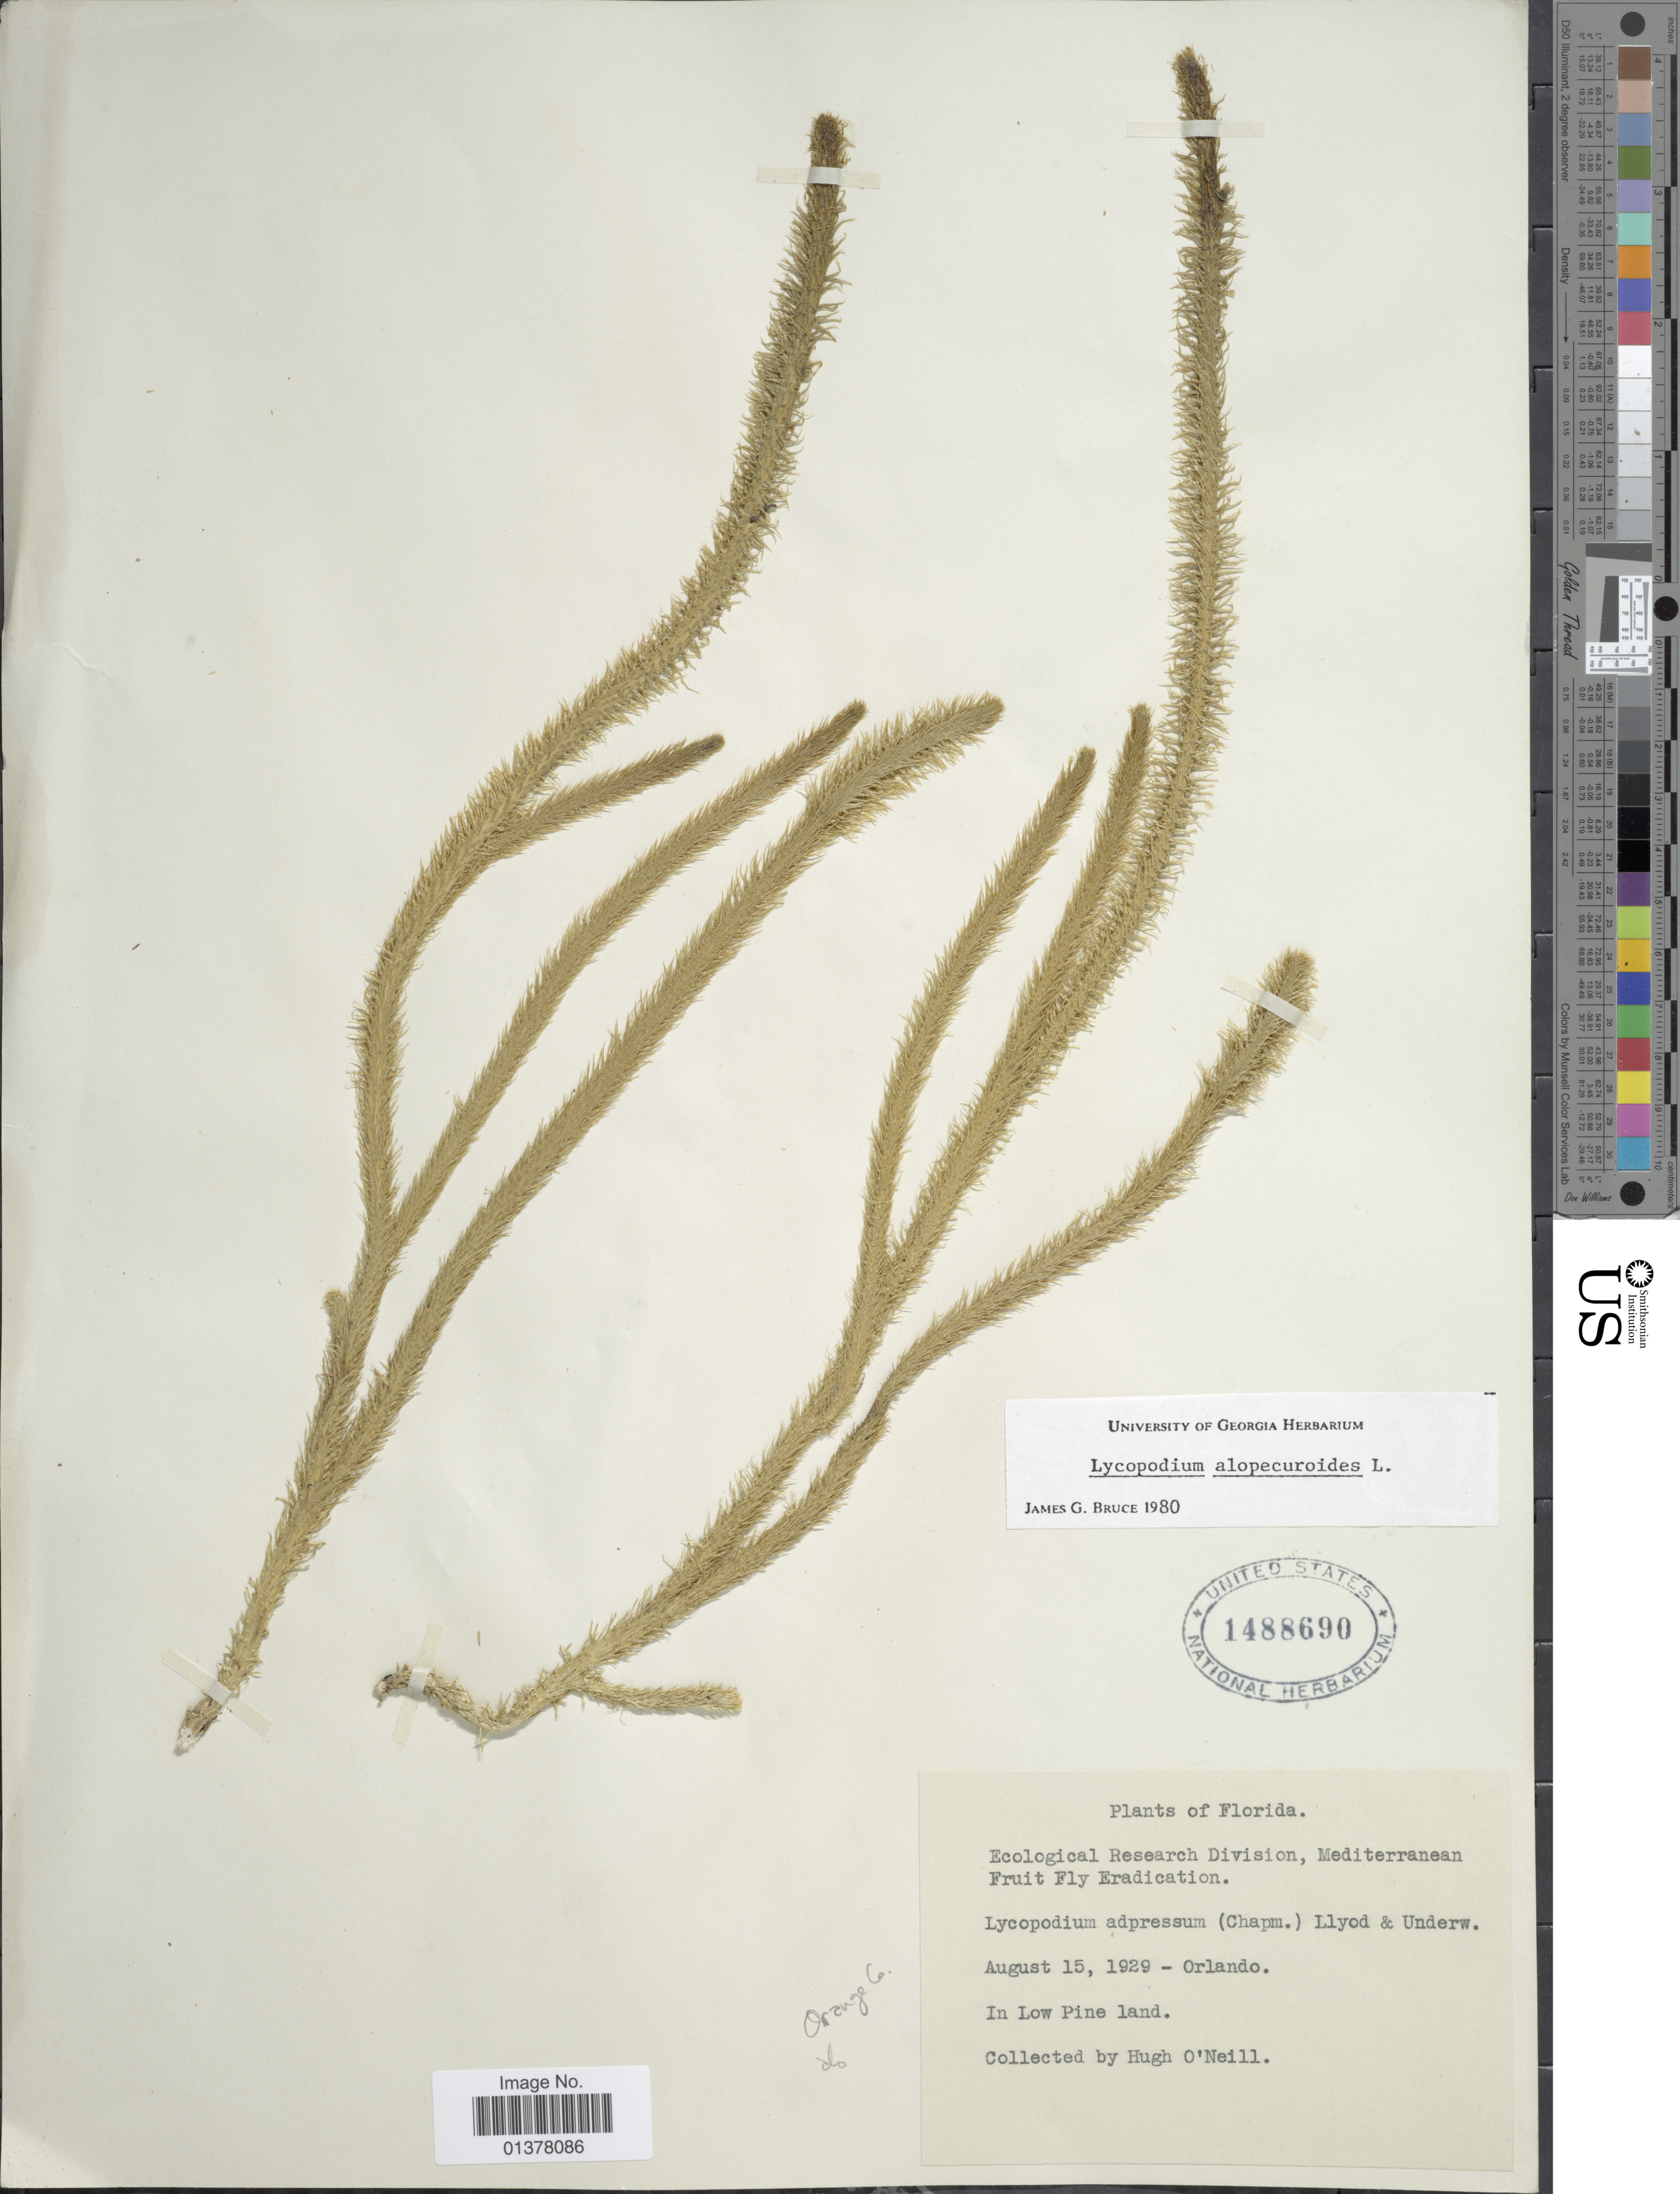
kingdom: Plantae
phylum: Tracheophyta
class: Lycopodiopsida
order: Lycopodiales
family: Lycopodiaceae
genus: Lycopodiella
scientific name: Lycopodiella alopecuroides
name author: (L.) Cranfill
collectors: H. O'Neill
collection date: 1929-08-15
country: United States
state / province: Florida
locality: Orlando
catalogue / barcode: US 1488690